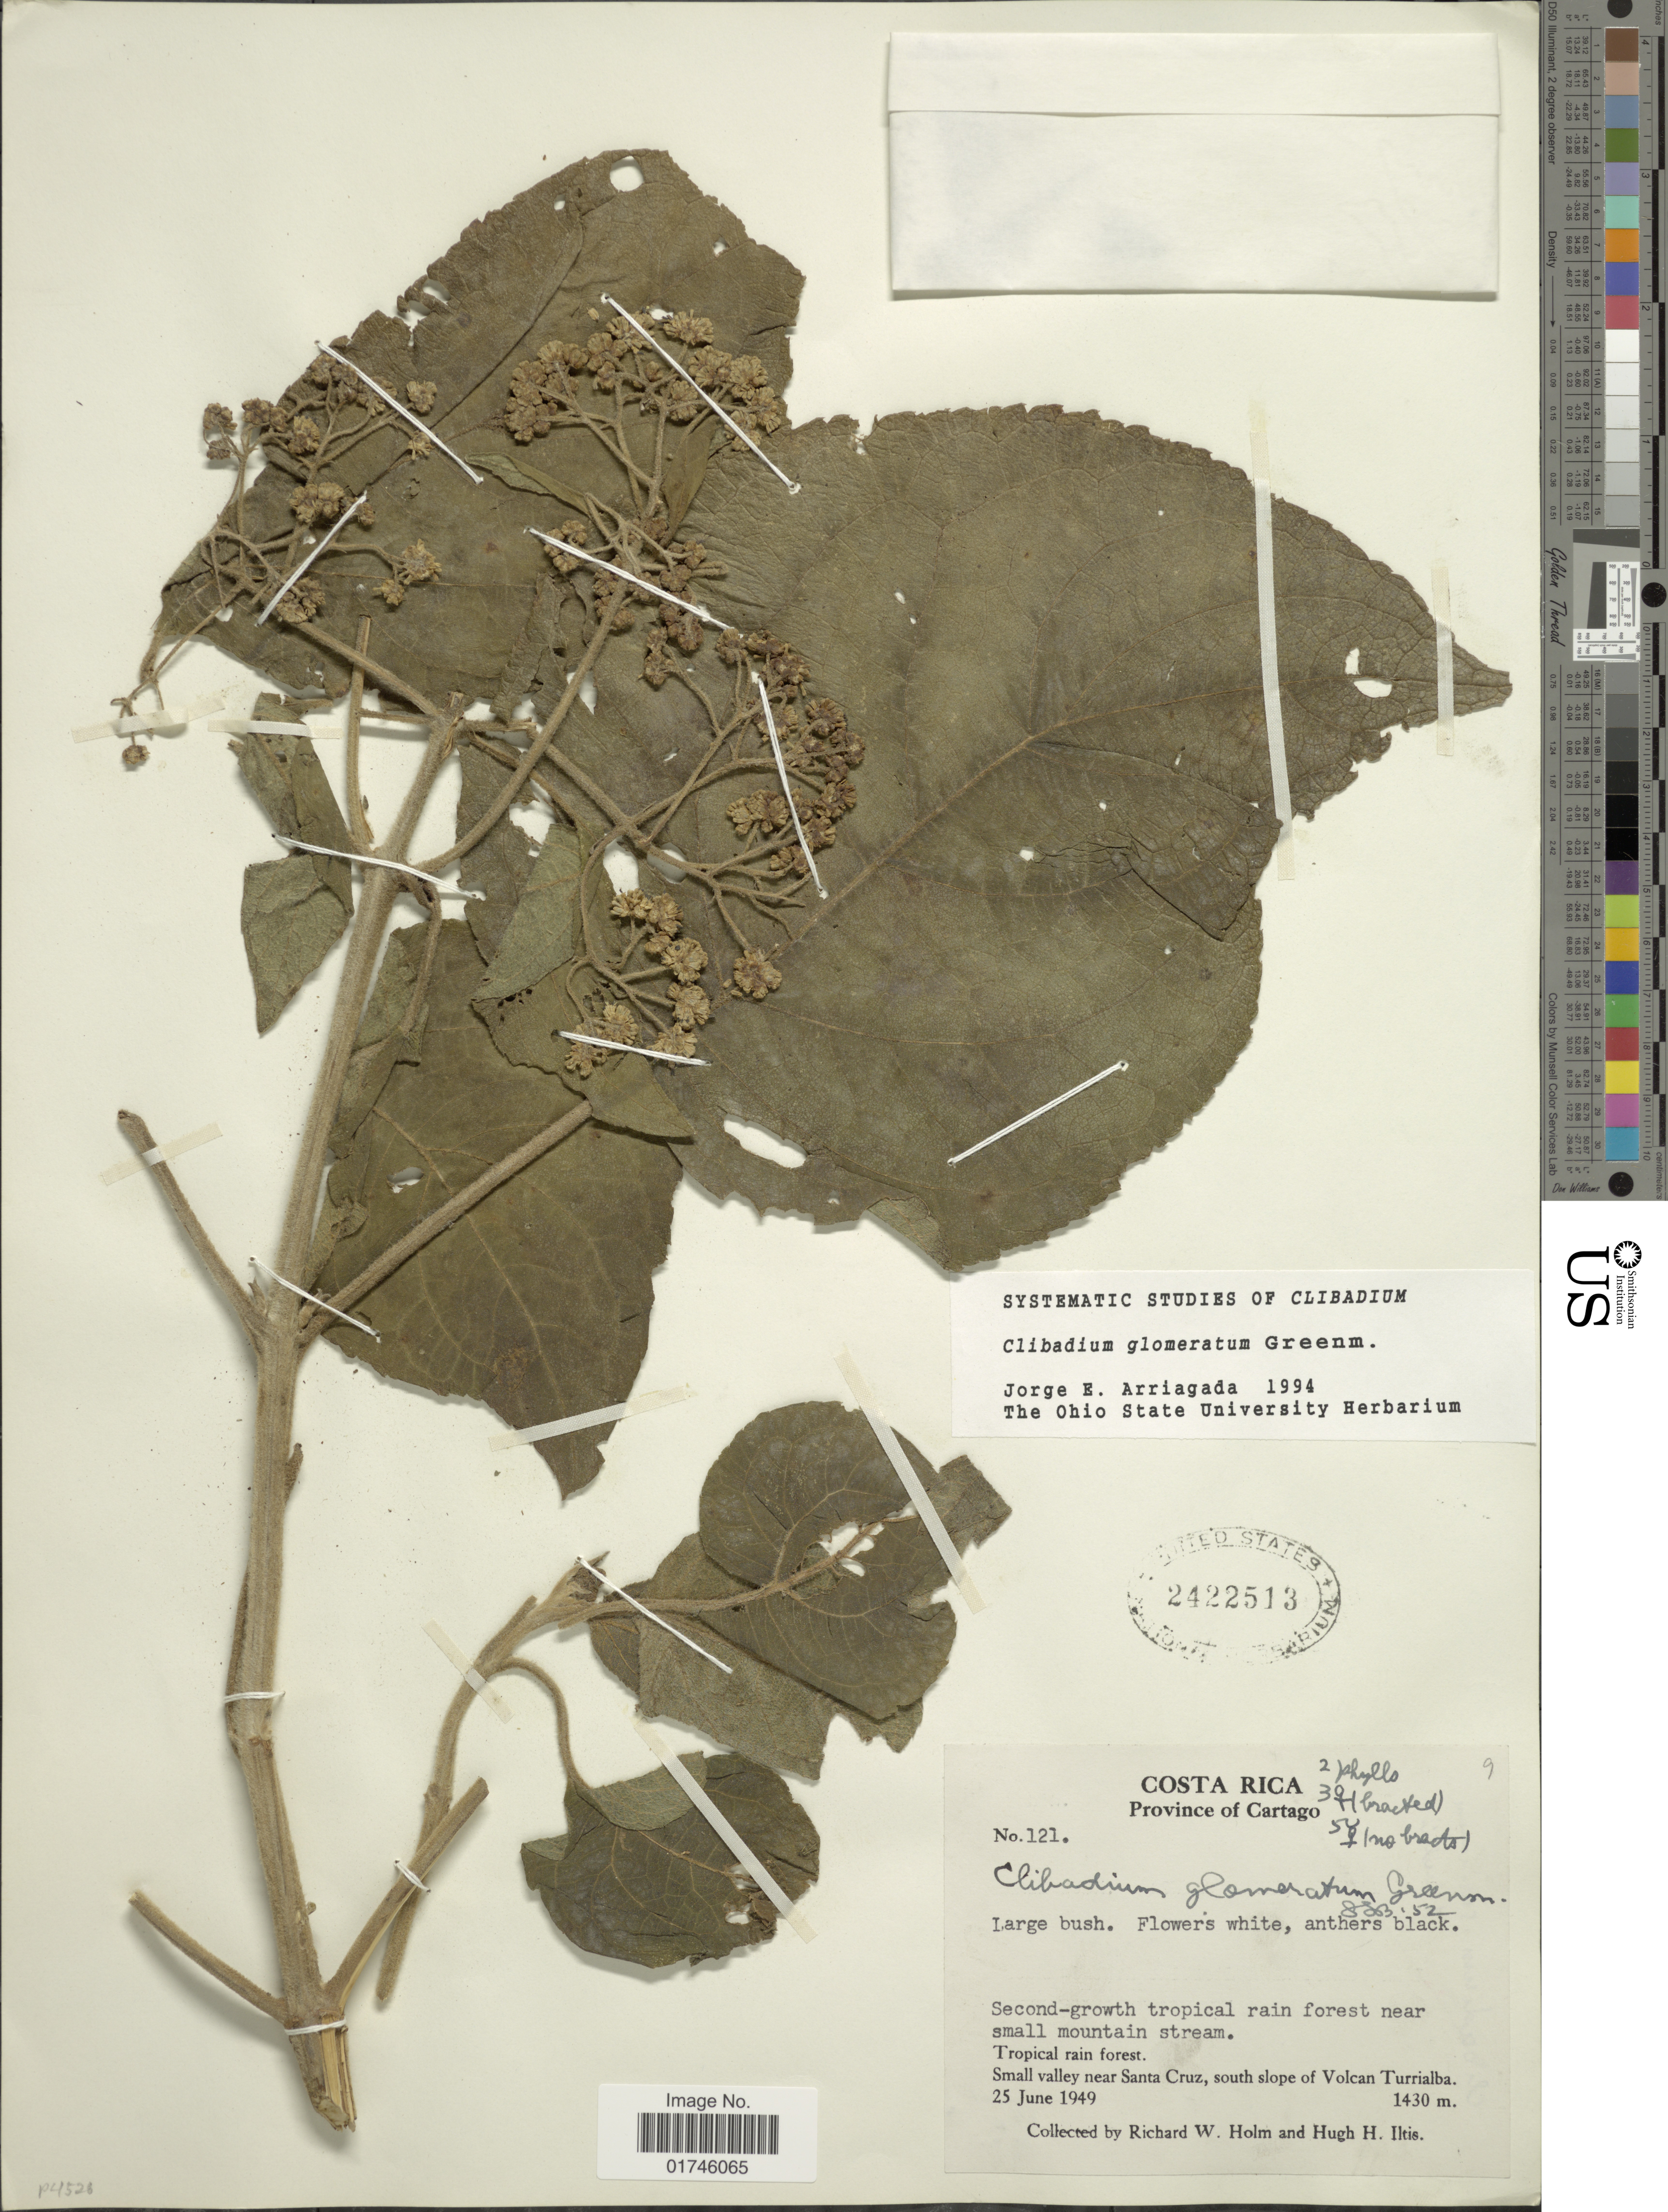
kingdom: Plantae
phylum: Tracheophyta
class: Magnoliopsida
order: Asterales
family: Asteraceae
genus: Clibadium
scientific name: Clibadium glomeratum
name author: Greenm.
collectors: R. W. Holm & H. H. Iltis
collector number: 121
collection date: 1949-06-25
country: Costa Rica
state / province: Cartago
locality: Province of Cartago. Tropical rain forest. Small valley near Santa Cruz, south slope of Volcan Turrialba.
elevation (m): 1430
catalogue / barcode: US 2422513